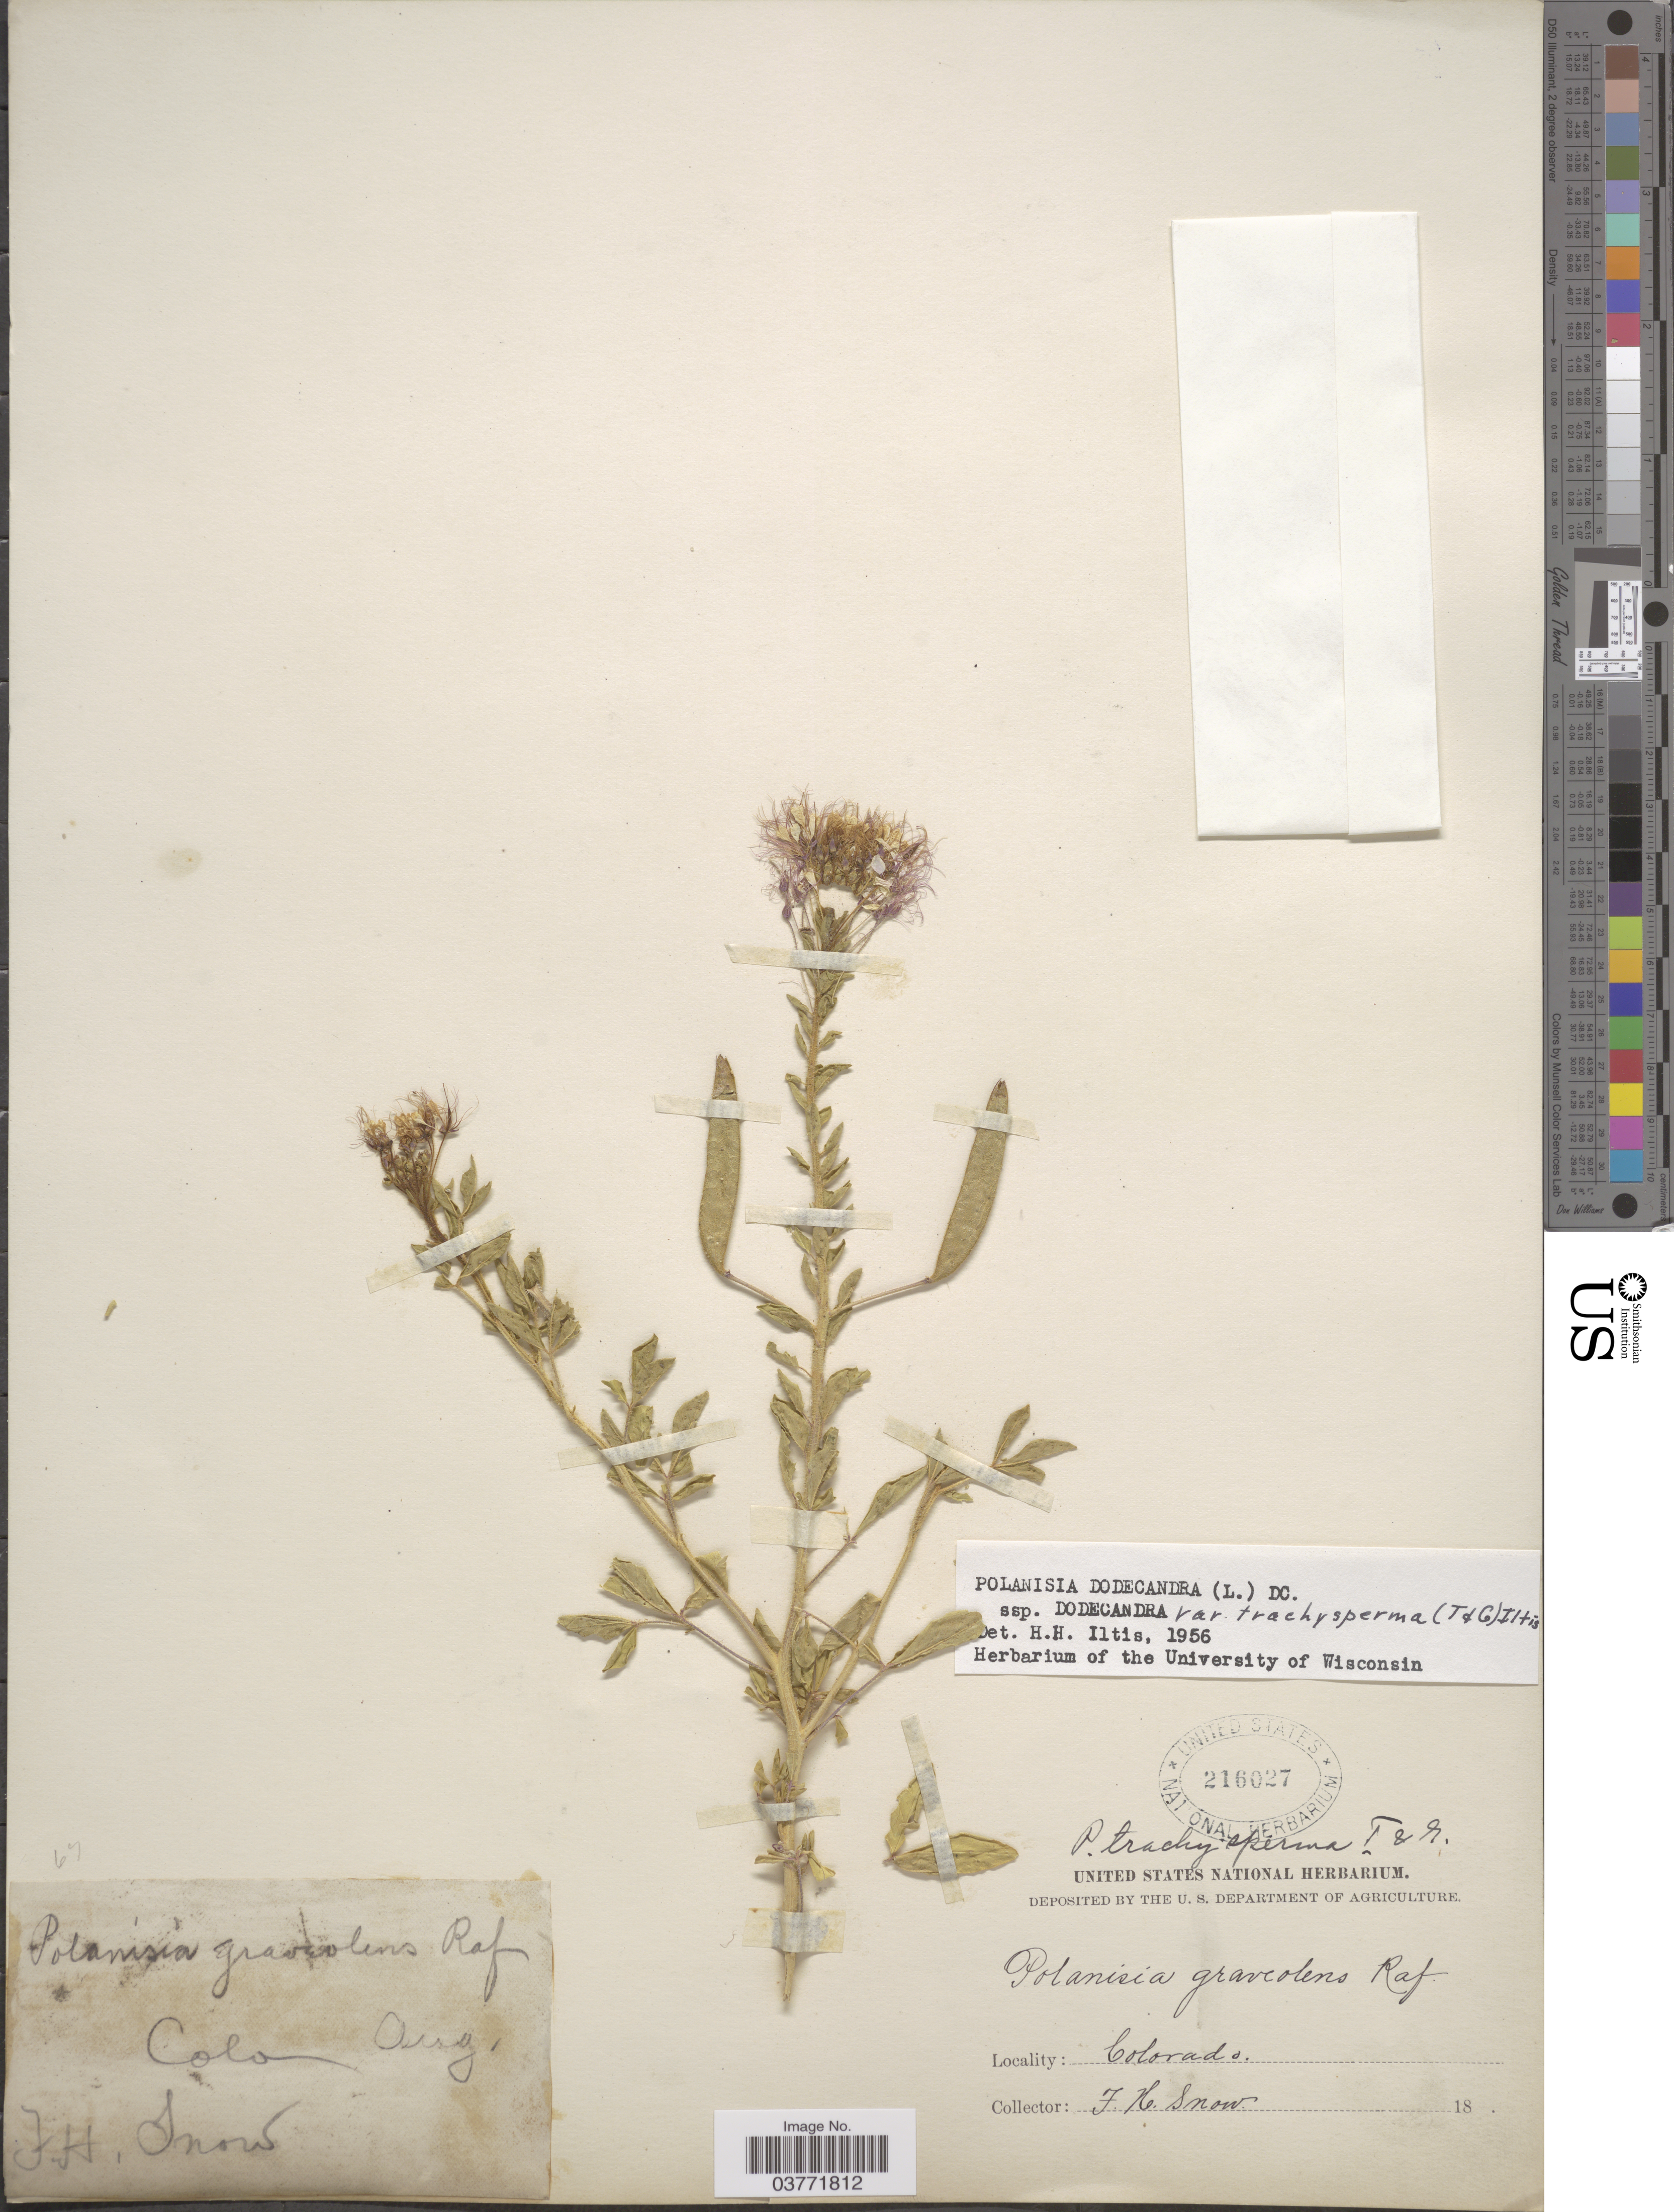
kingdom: Plantae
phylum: Tracheophyta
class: Magnoliopsida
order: Brassicales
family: Cleomaceae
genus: Polanisia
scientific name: Polanisia trachysperma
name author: Torr. & A. Gray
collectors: J. H. Snow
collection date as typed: Aug 18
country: United States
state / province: Colorado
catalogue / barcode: US 216027